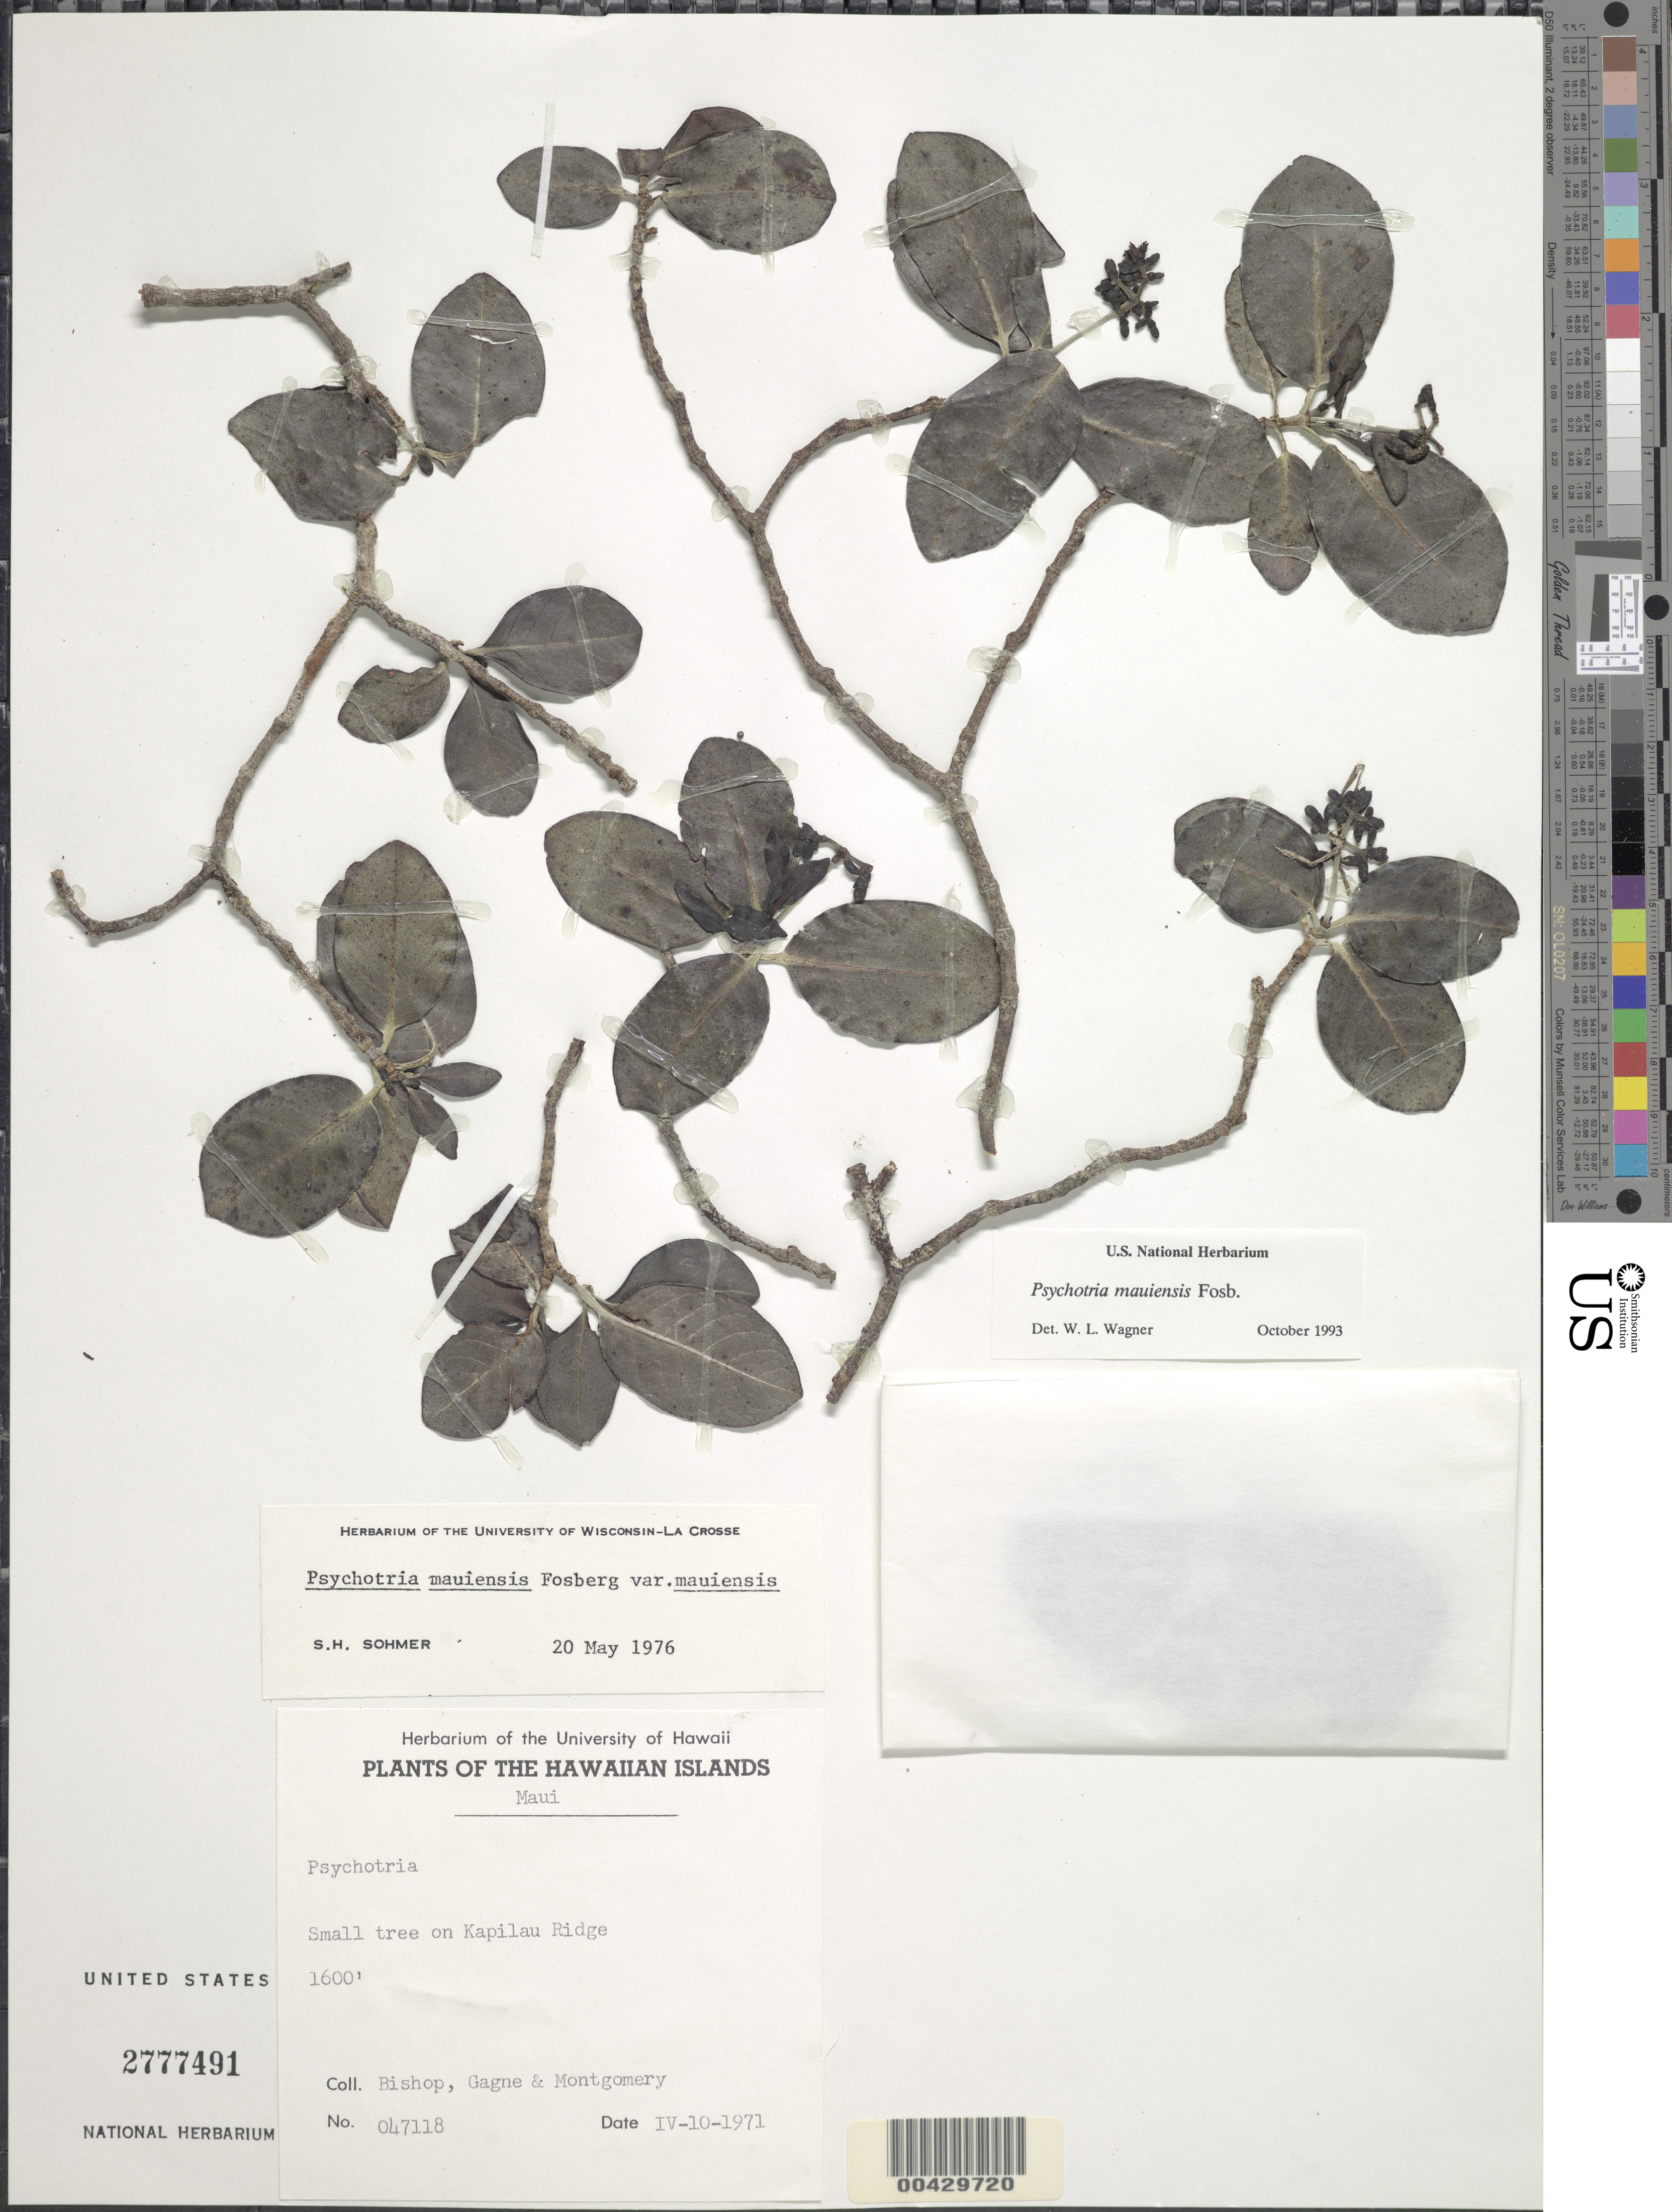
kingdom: Plantae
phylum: Tracheophyta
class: Magnoliopsida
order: Gentianales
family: Rubiaceae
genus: Psychotria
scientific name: Psychotria mauiensis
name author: Fosberg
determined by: Wagner, W. L., (BOT), Smithsonian Institution - National Museum of Natural History (UNITED STATES)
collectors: -- Bishop, Gagne & Montgomery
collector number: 047118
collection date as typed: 10 Apr 1971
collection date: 1971-04-10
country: United States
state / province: Hawaii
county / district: Maui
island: Maui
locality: On Kapilau Ridge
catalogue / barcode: US 2777491